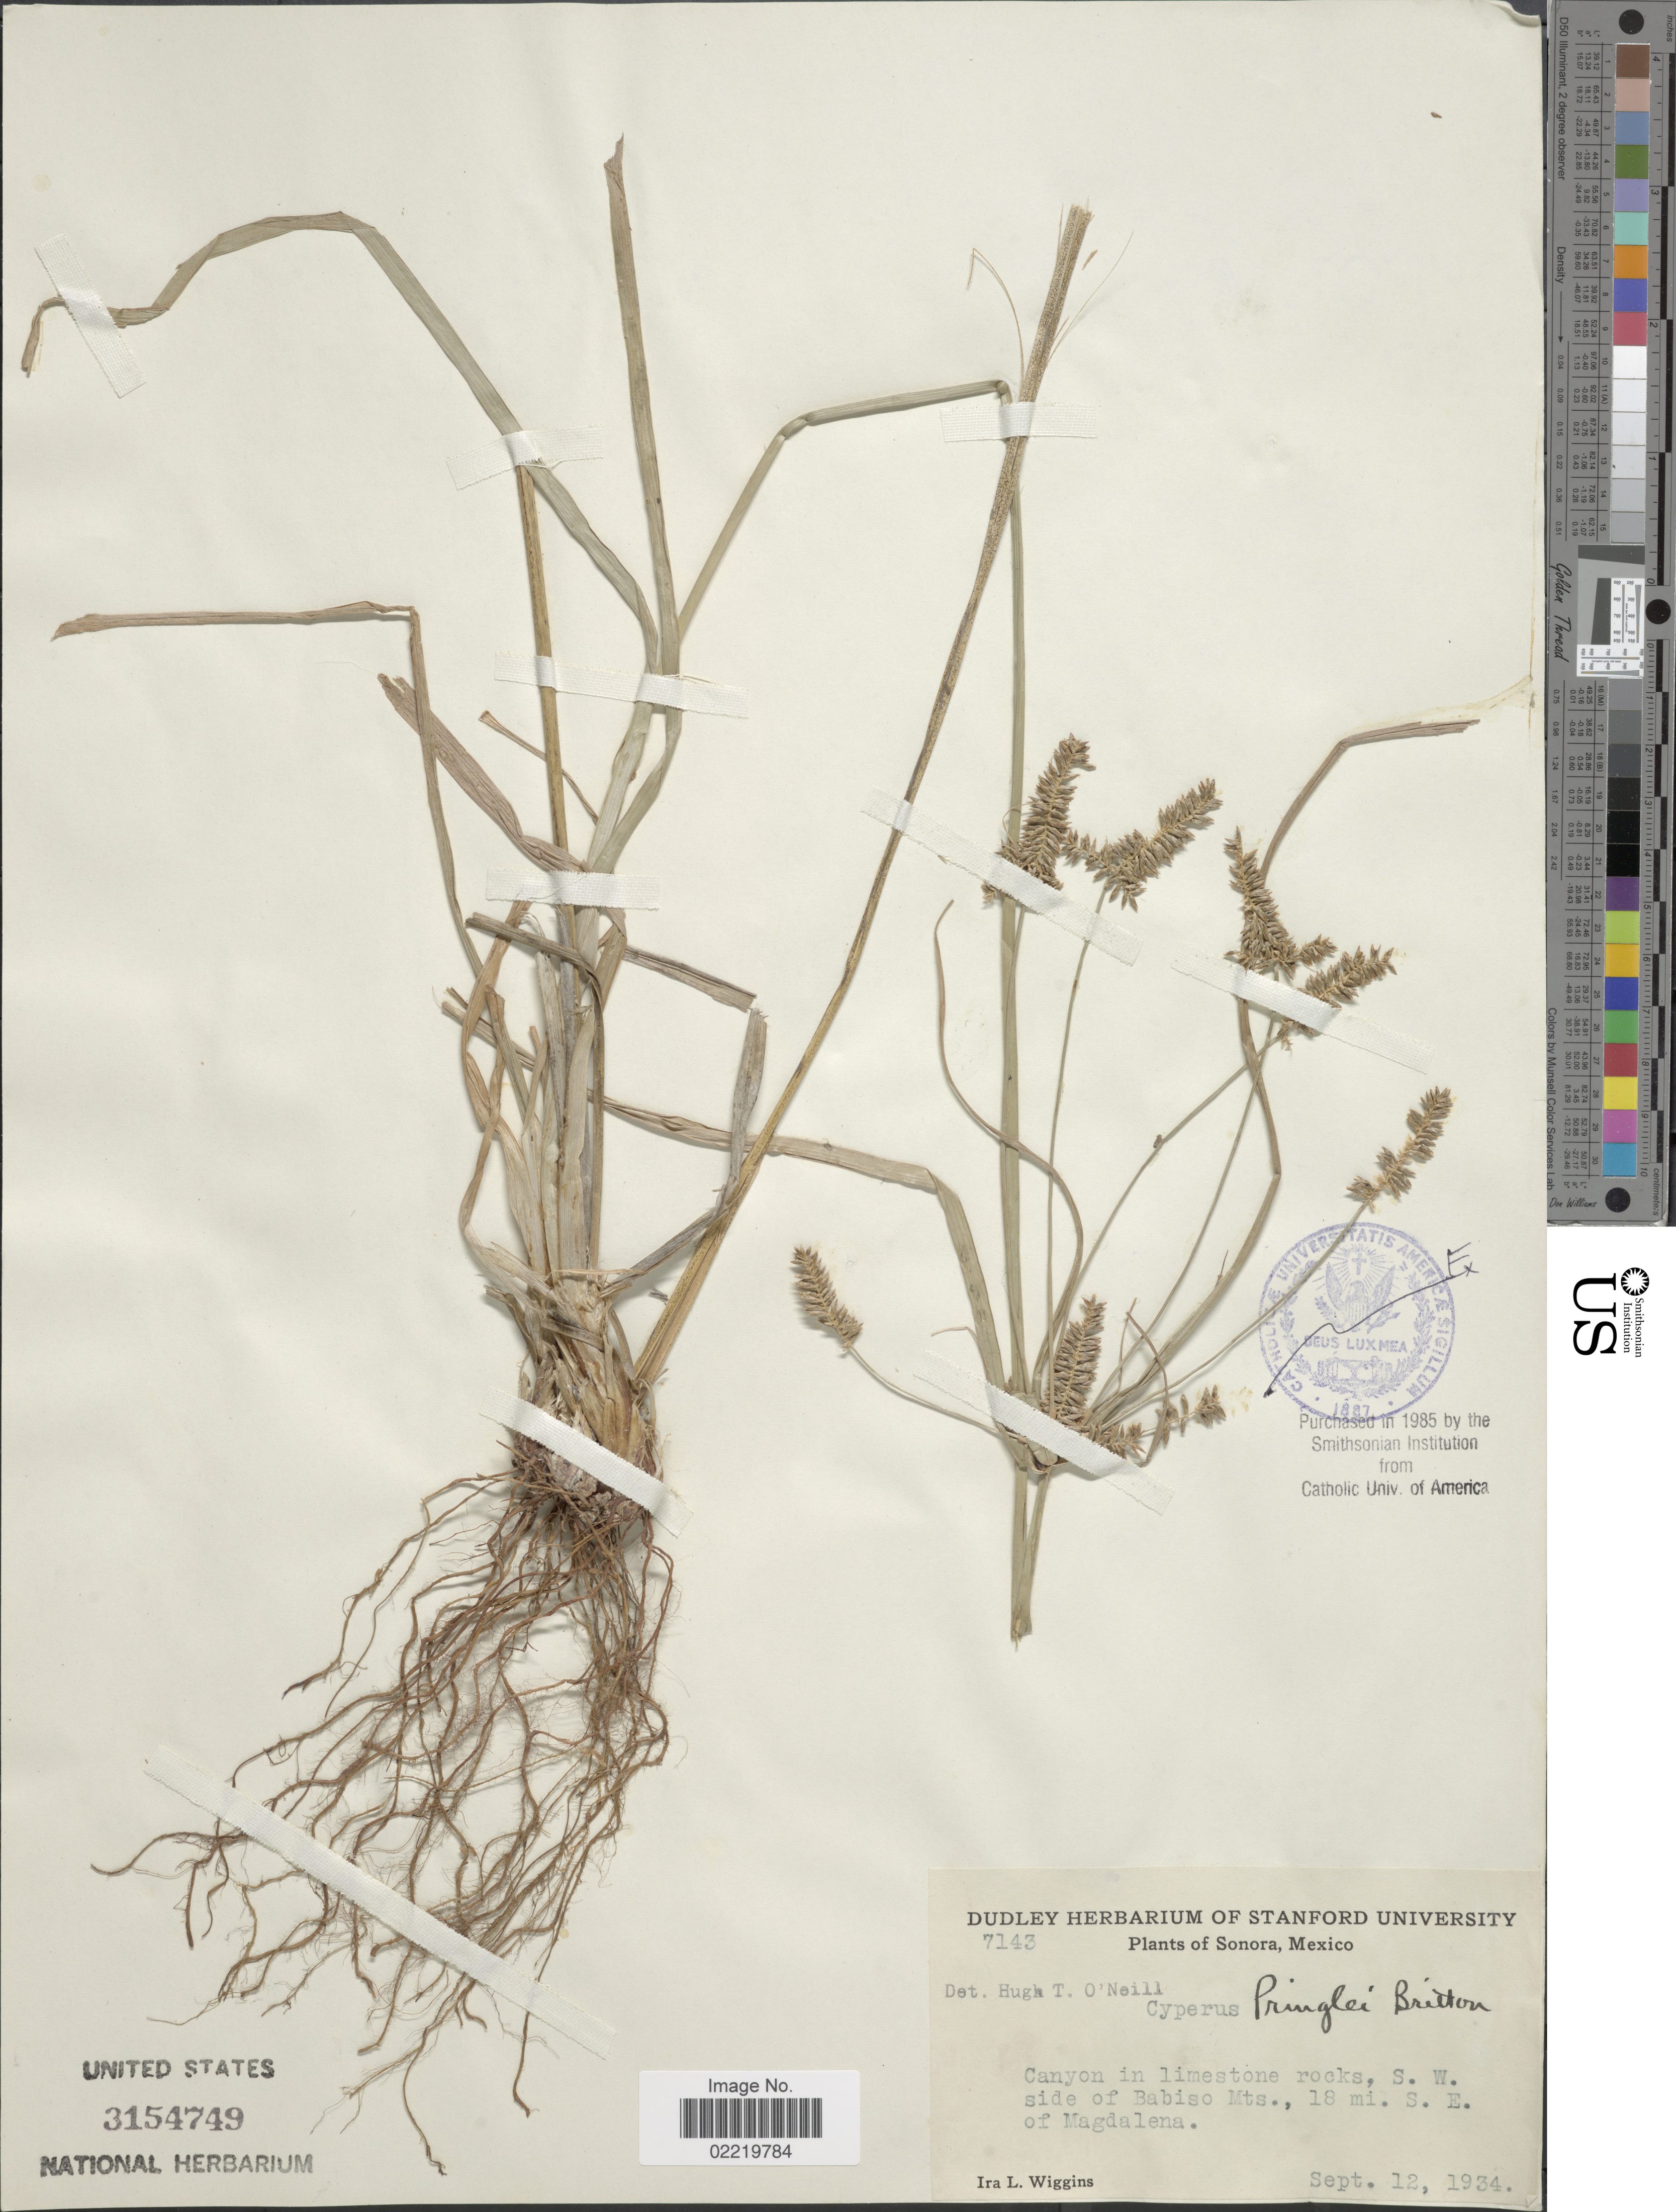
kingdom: Plantae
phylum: Tracheophyta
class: Liliopsida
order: Poales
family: Cyperaceae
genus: Cyperus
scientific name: Cyperus pringlei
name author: Britton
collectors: I. L. Wiggins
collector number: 7143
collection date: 1934-09-12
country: Mexico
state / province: Sonora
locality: Canyon in limestone rocks, S. W. side of Babiso Mts., 18 mi S.E. of Magdalena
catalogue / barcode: US 3154749